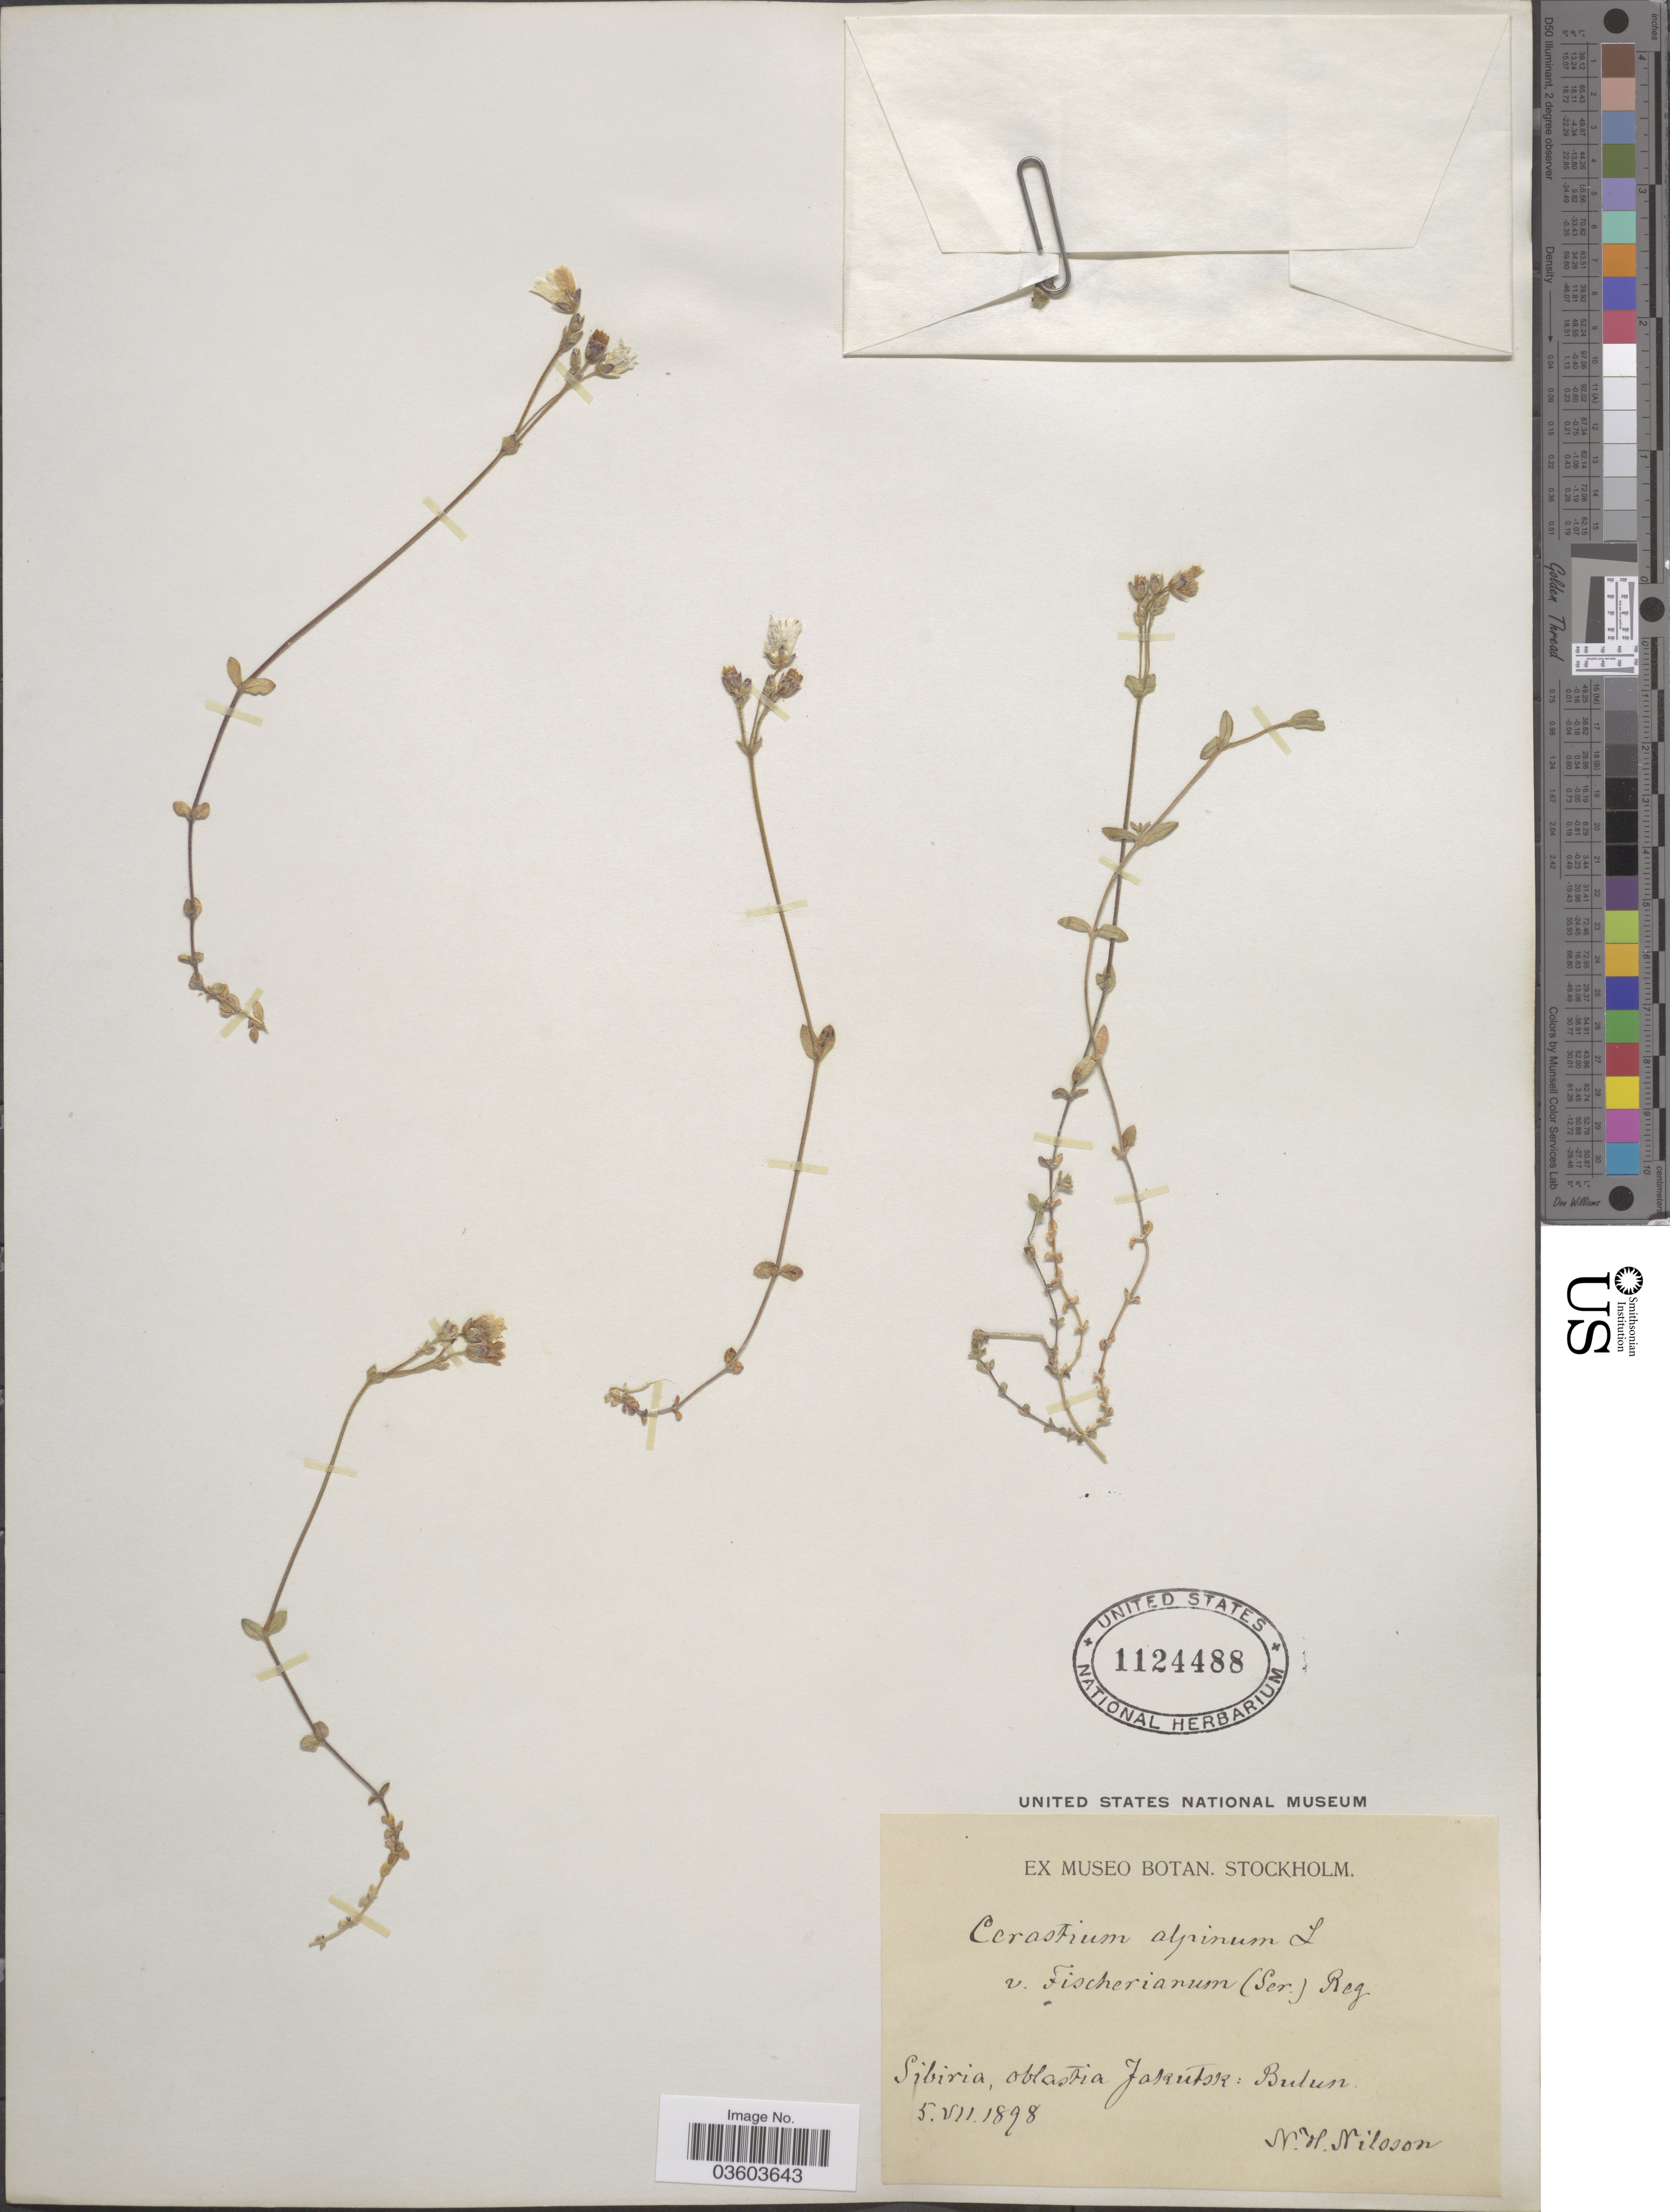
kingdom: Plantae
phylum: Tracheophyta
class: Magnoliopsida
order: Caryophyllales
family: Caryophyllaceae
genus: Cerastium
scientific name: Cerastium alpinum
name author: L.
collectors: N. H. Nilsson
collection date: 1898-07-05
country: Russian Federation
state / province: Sakha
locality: Sibiria, oblastia Jakutsk: Bulun.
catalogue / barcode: US 1124488